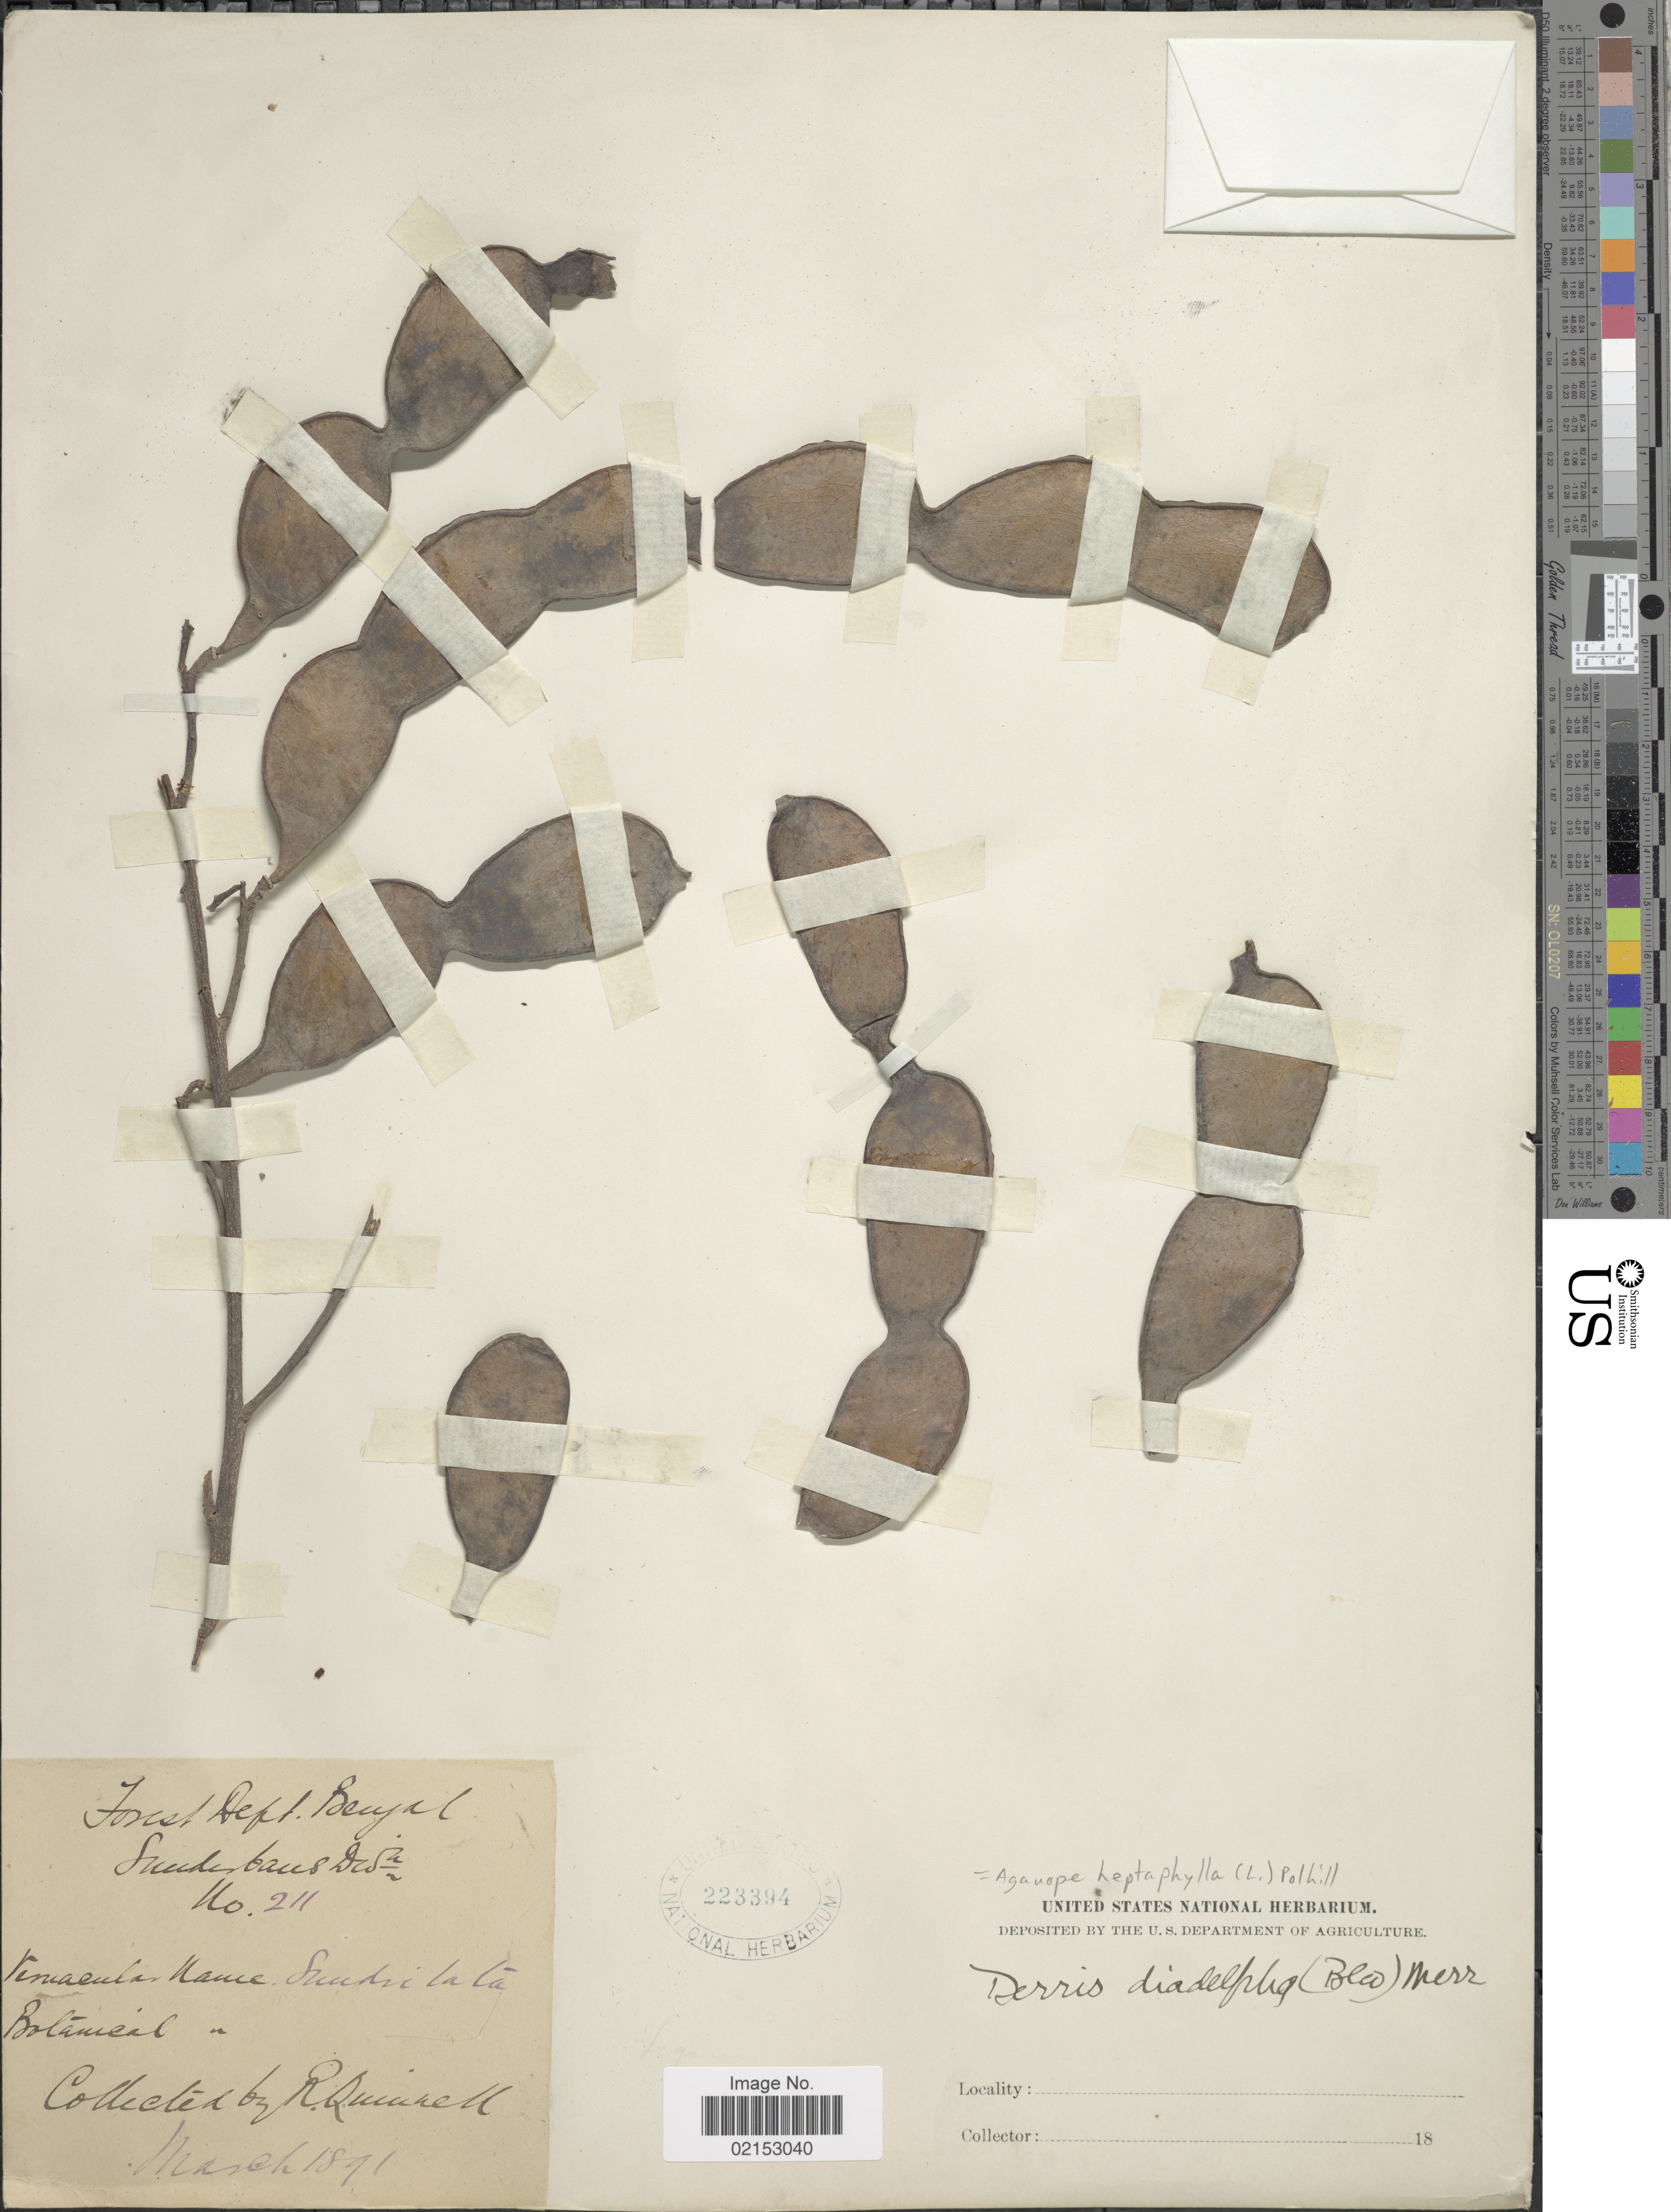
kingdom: Plantae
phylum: Tracheophyta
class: Magnoliopsida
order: Fabales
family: Fabaceae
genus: Aganope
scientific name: Aganope heptaphylla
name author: (L.) Polhill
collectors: R. Quinnell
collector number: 21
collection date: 1891-03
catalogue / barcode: US 223394